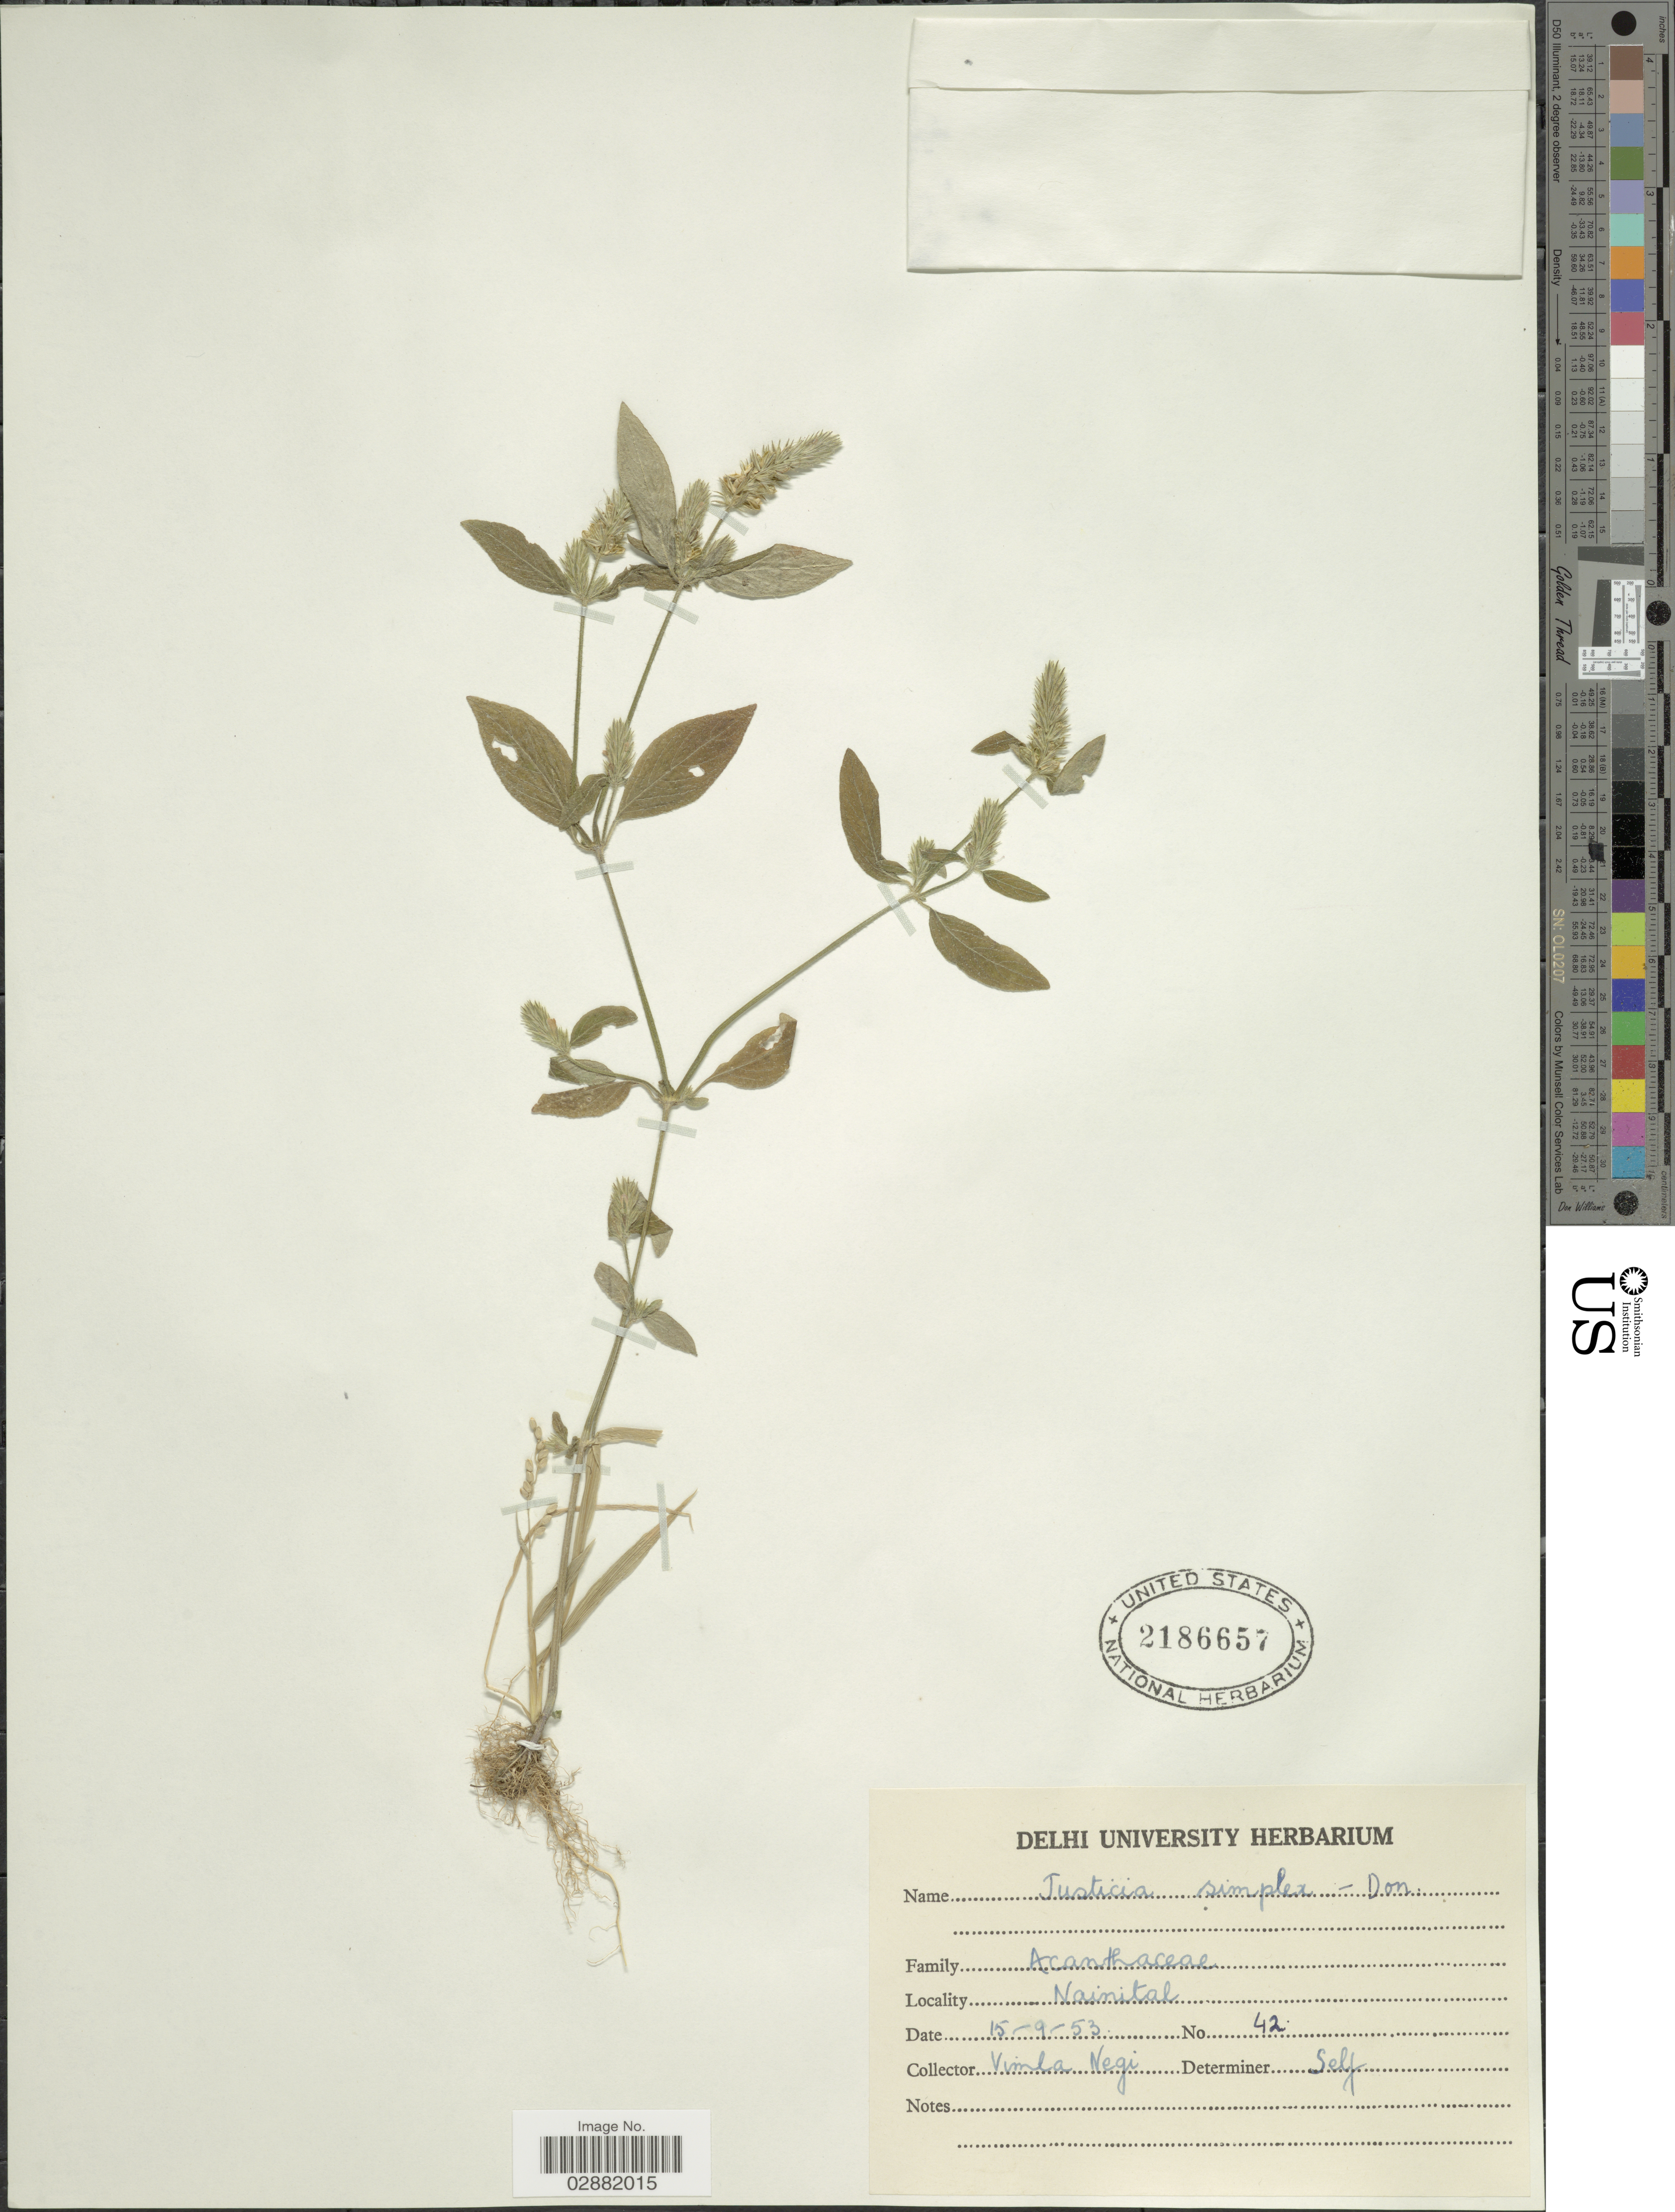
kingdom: Plantae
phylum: Tracheophyta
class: Magnoliopsida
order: Lamiales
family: Acanthaceae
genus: Justicia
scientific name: Justicia simplex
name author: D. Don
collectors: V. Negi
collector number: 42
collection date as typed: Transcribed d/m/y: 15/9/53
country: India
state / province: Uttarakhand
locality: Nainital.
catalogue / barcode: US 2186657